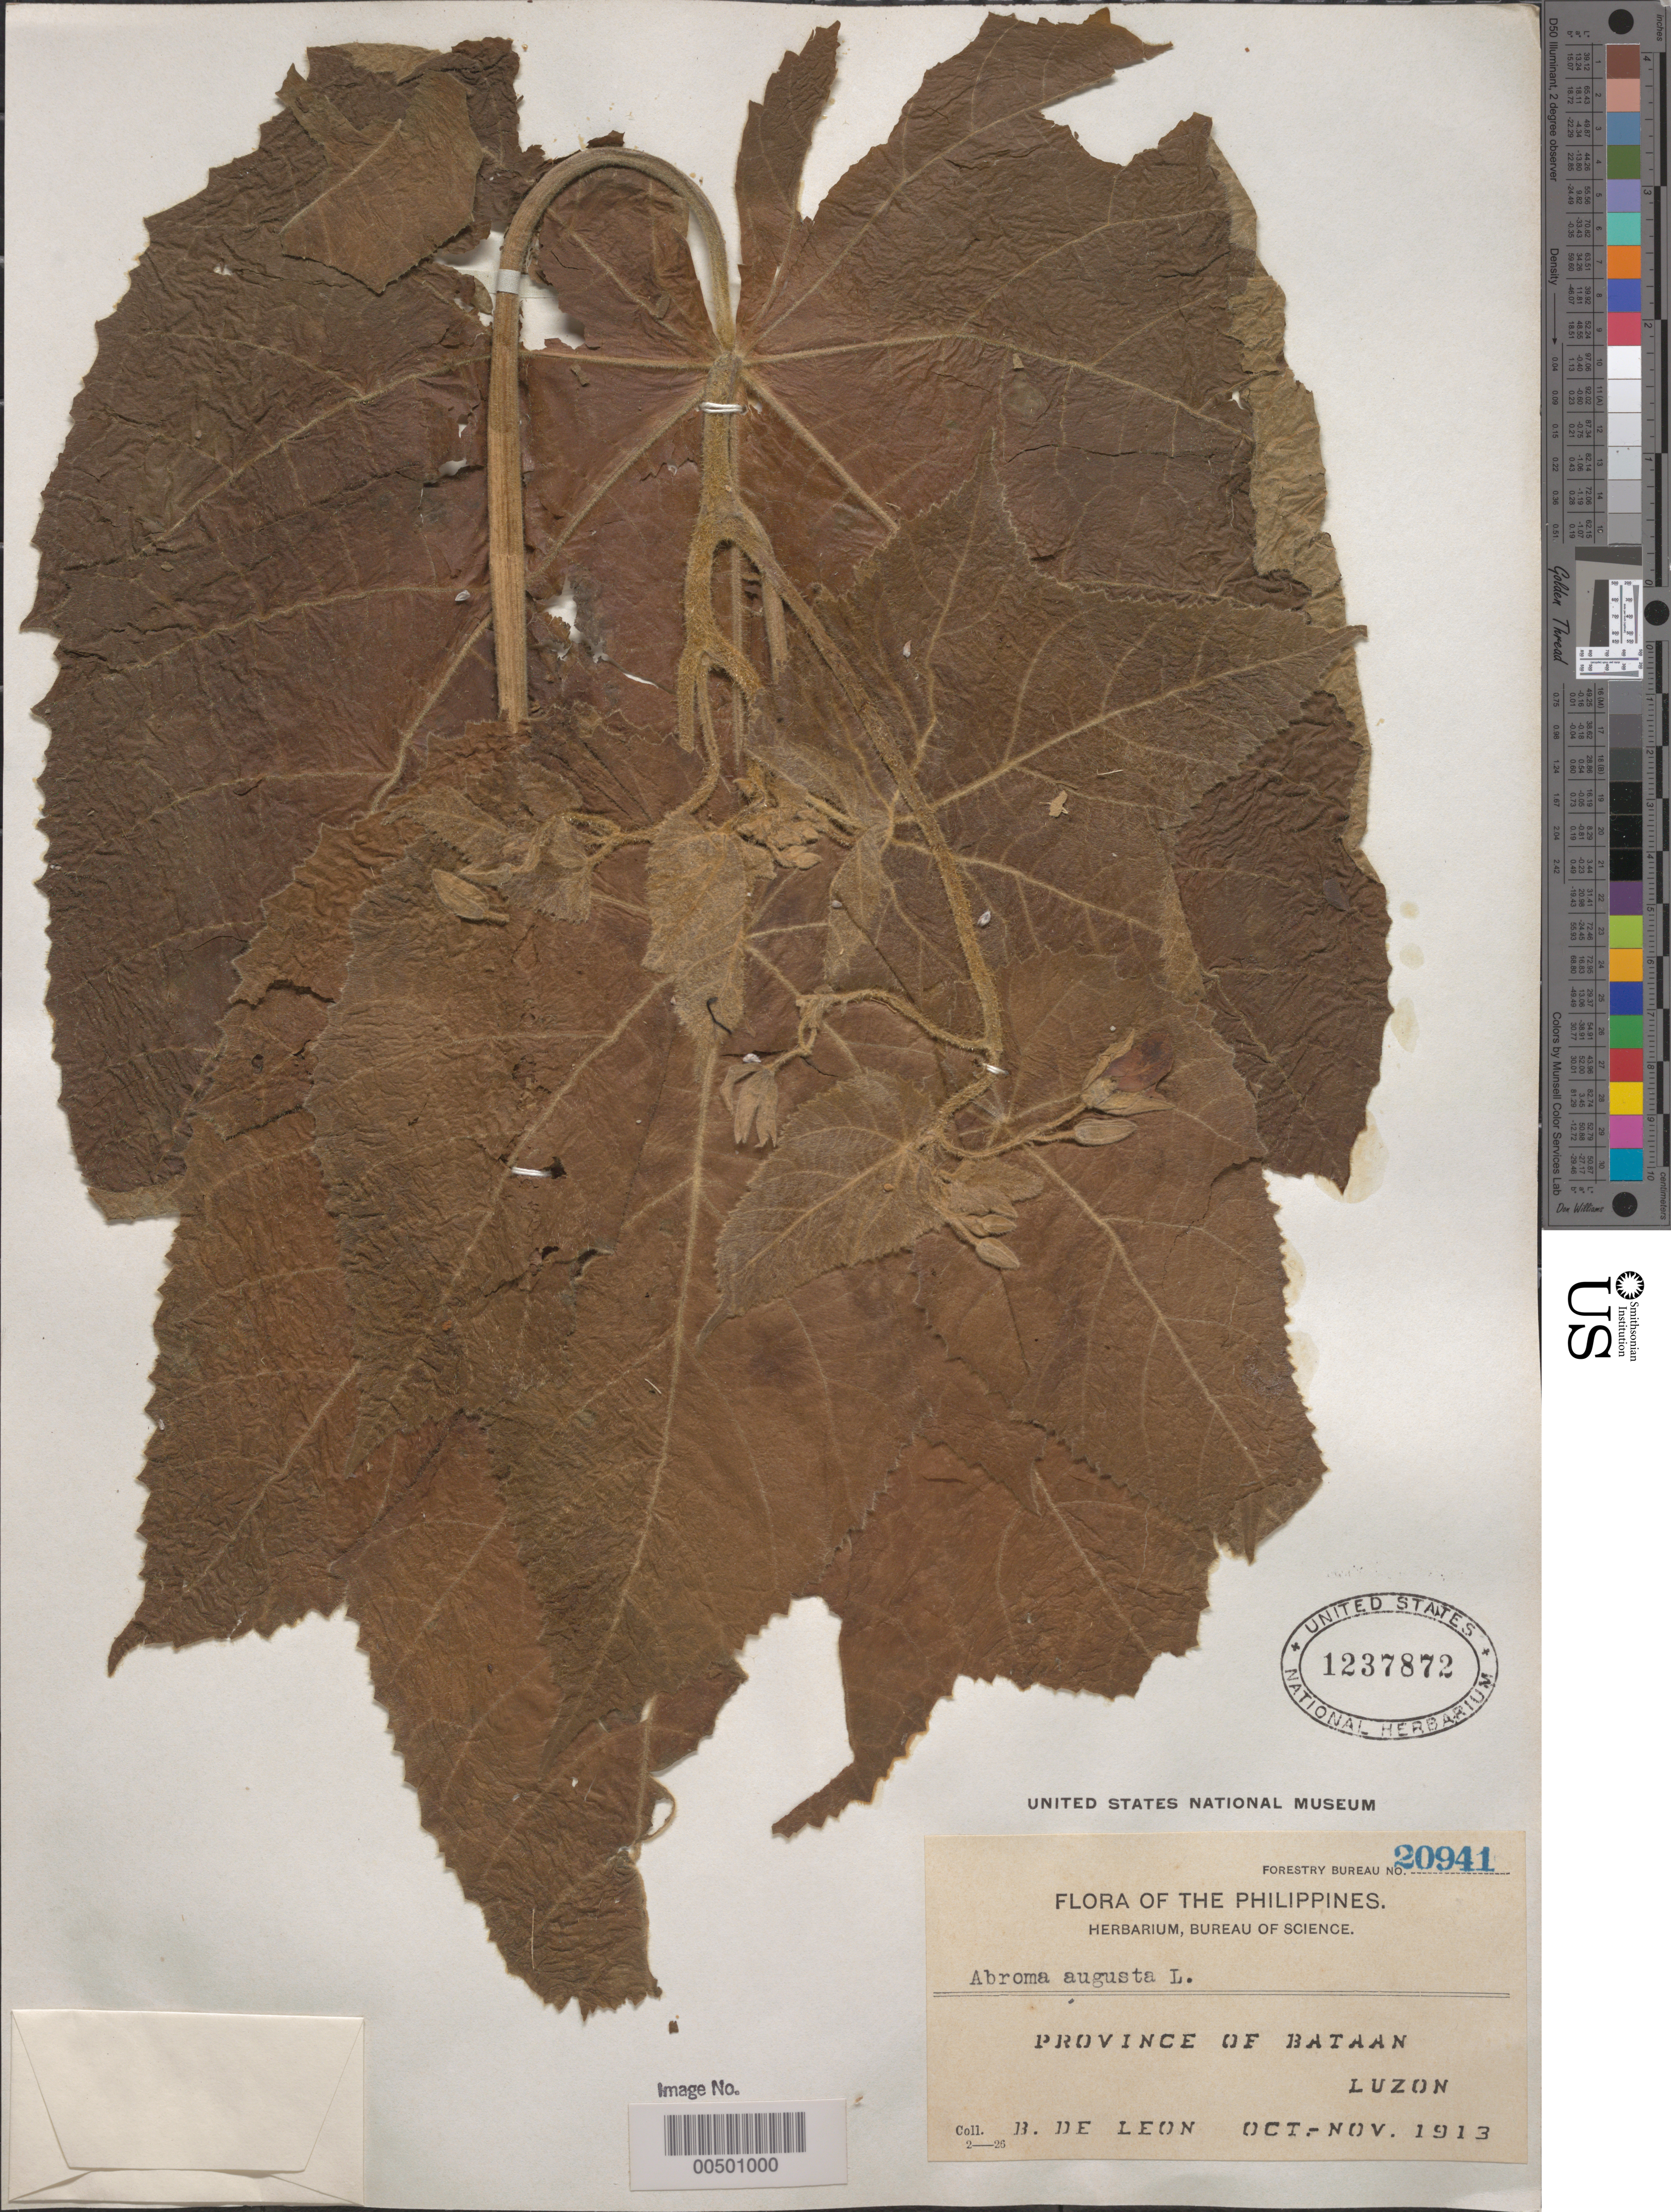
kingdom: Plantae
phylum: Tracheophyta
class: Magnoliopsida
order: Malvales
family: Malvaceae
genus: Abroma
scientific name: Abroma augusta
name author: (L.) L. f.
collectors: B. de Leon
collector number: For. Bur. 20941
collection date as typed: Oct 1913 to -- Nov 1913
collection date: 1913-10/1913-11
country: Philippines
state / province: Central Luzon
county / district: Bataan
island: Luzon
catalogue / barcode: US 1237872